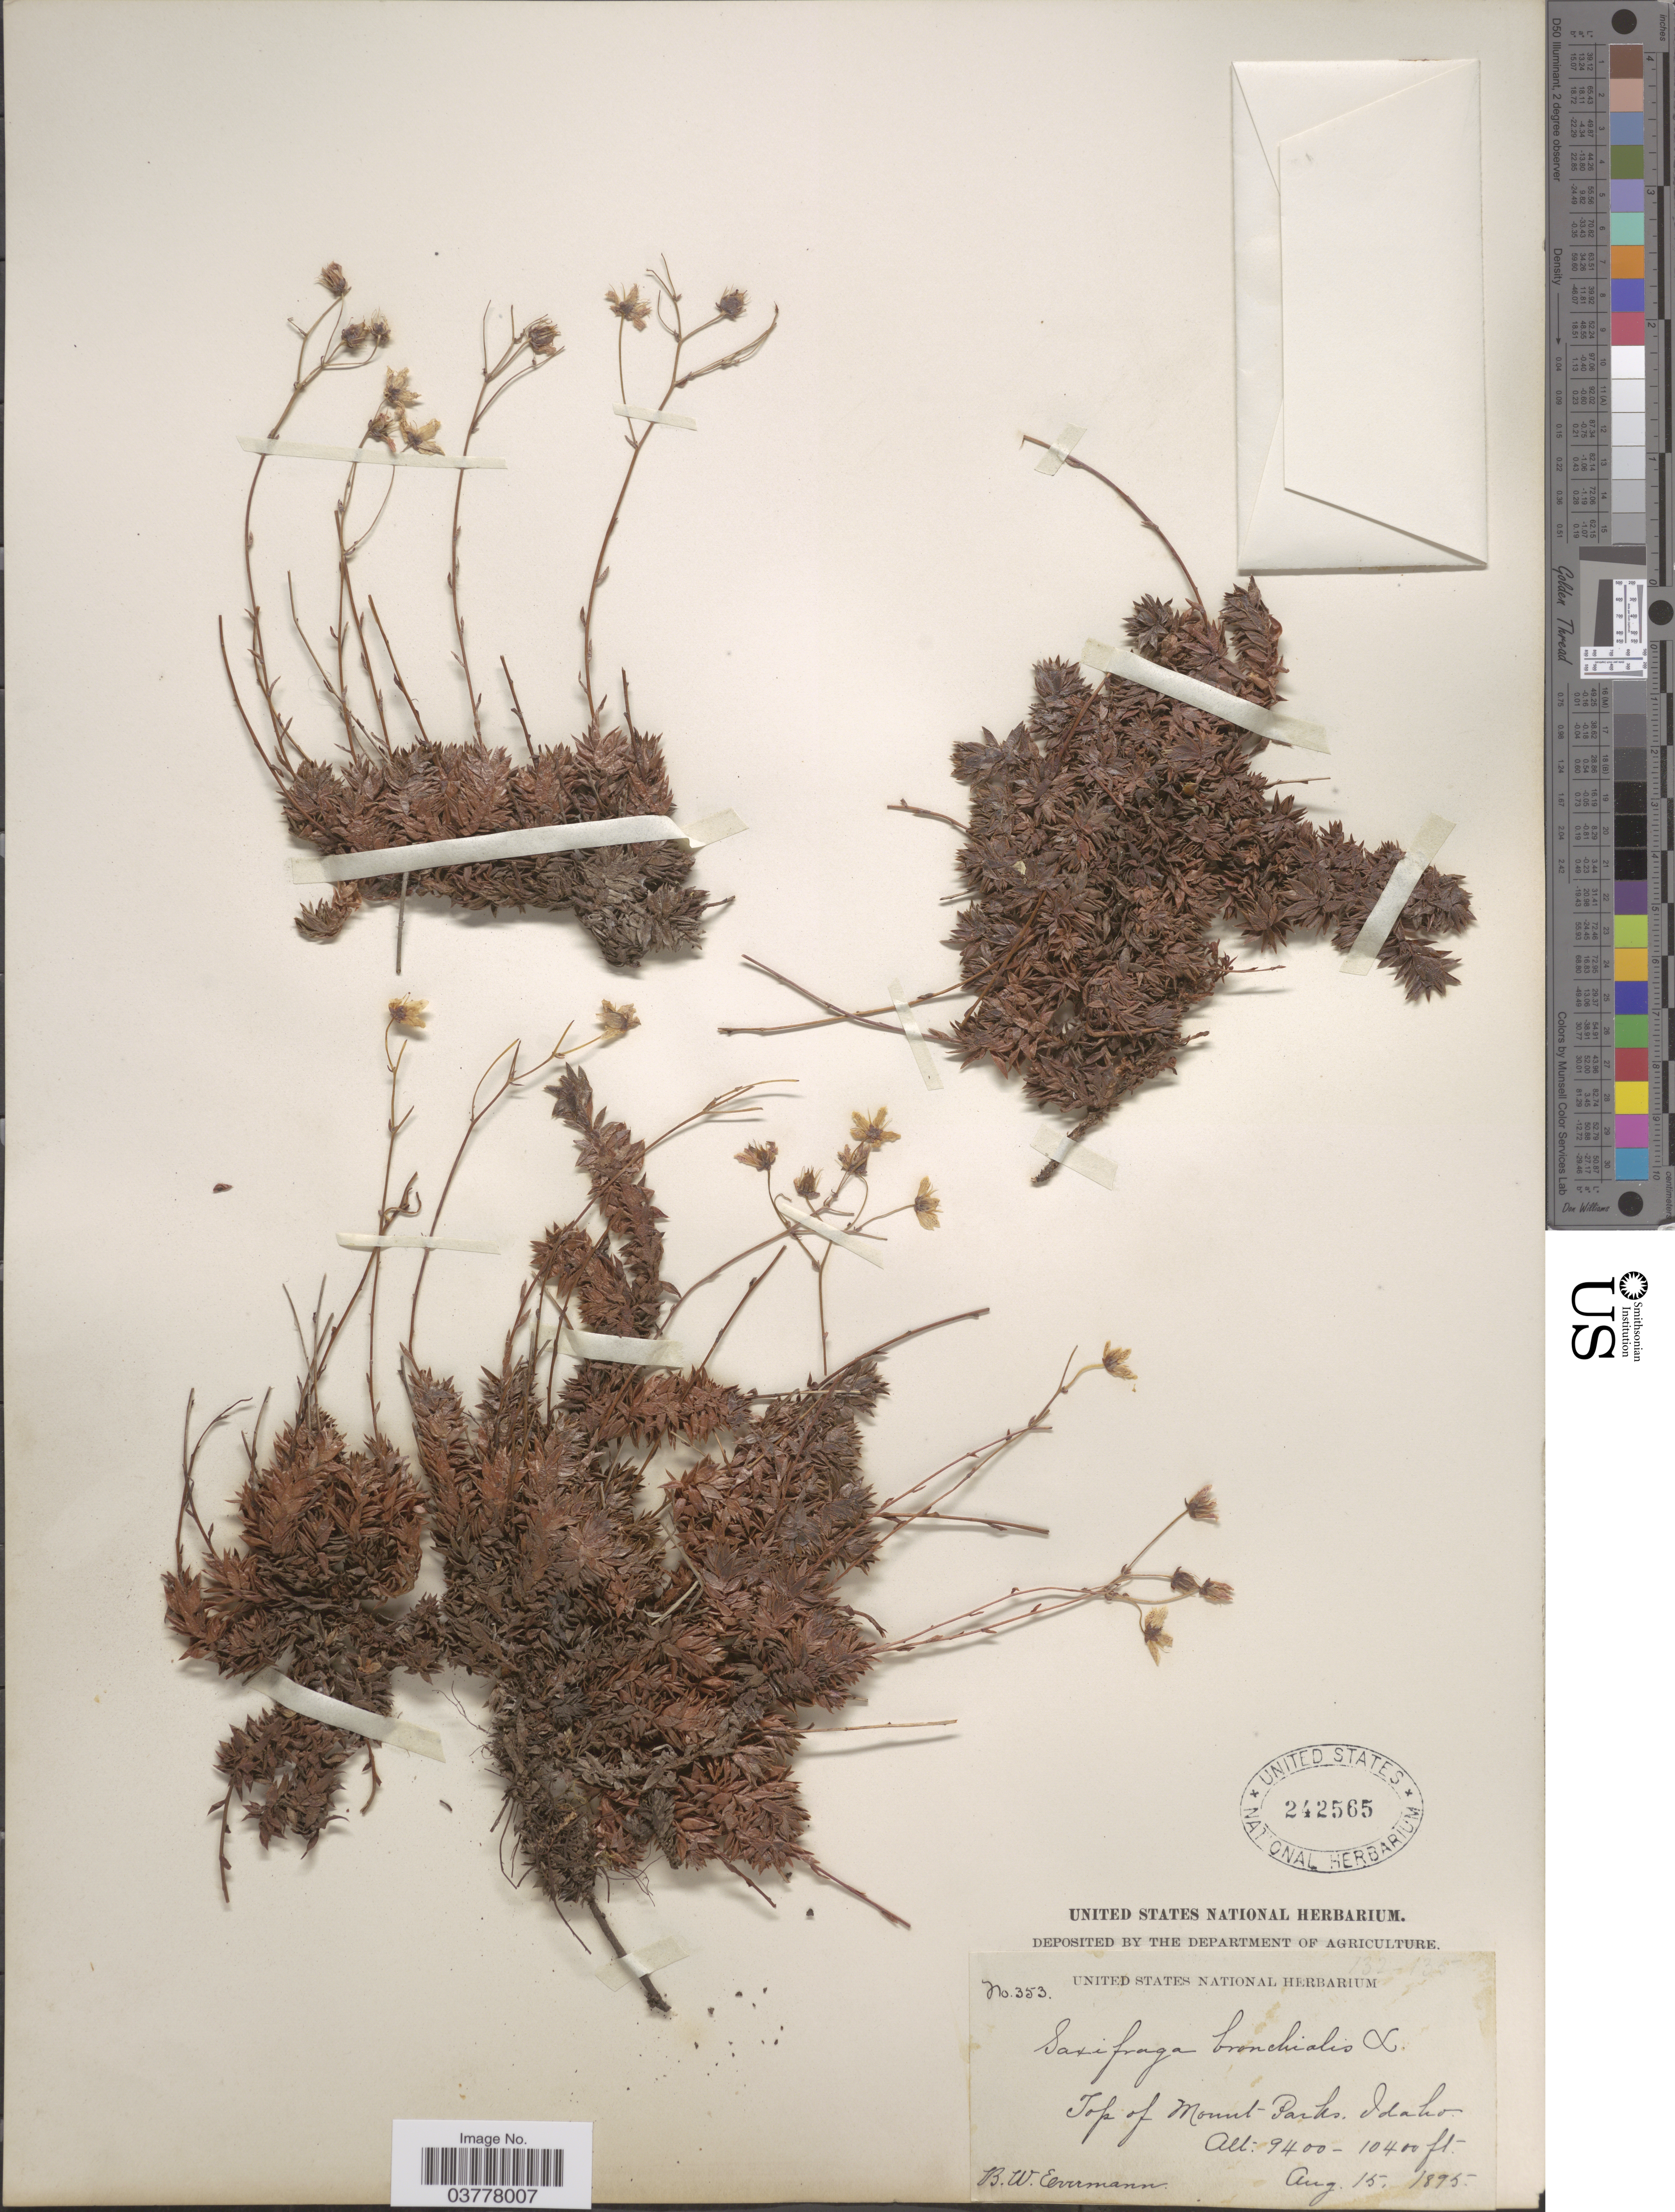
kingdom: Plantae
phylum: Tracheophyta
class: Magnoliopsida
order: Saxifragales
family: Saxifragaceae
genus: Saxifraga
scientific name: Saxifraga bronchialis subsp. austromontana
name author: (Wiegand) Piper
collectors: B. W. Evermann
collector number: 353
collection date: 1895-08-15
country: United States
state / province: Idaho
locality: Top of Mount Parks.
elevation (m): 2865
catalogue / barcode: US 242565